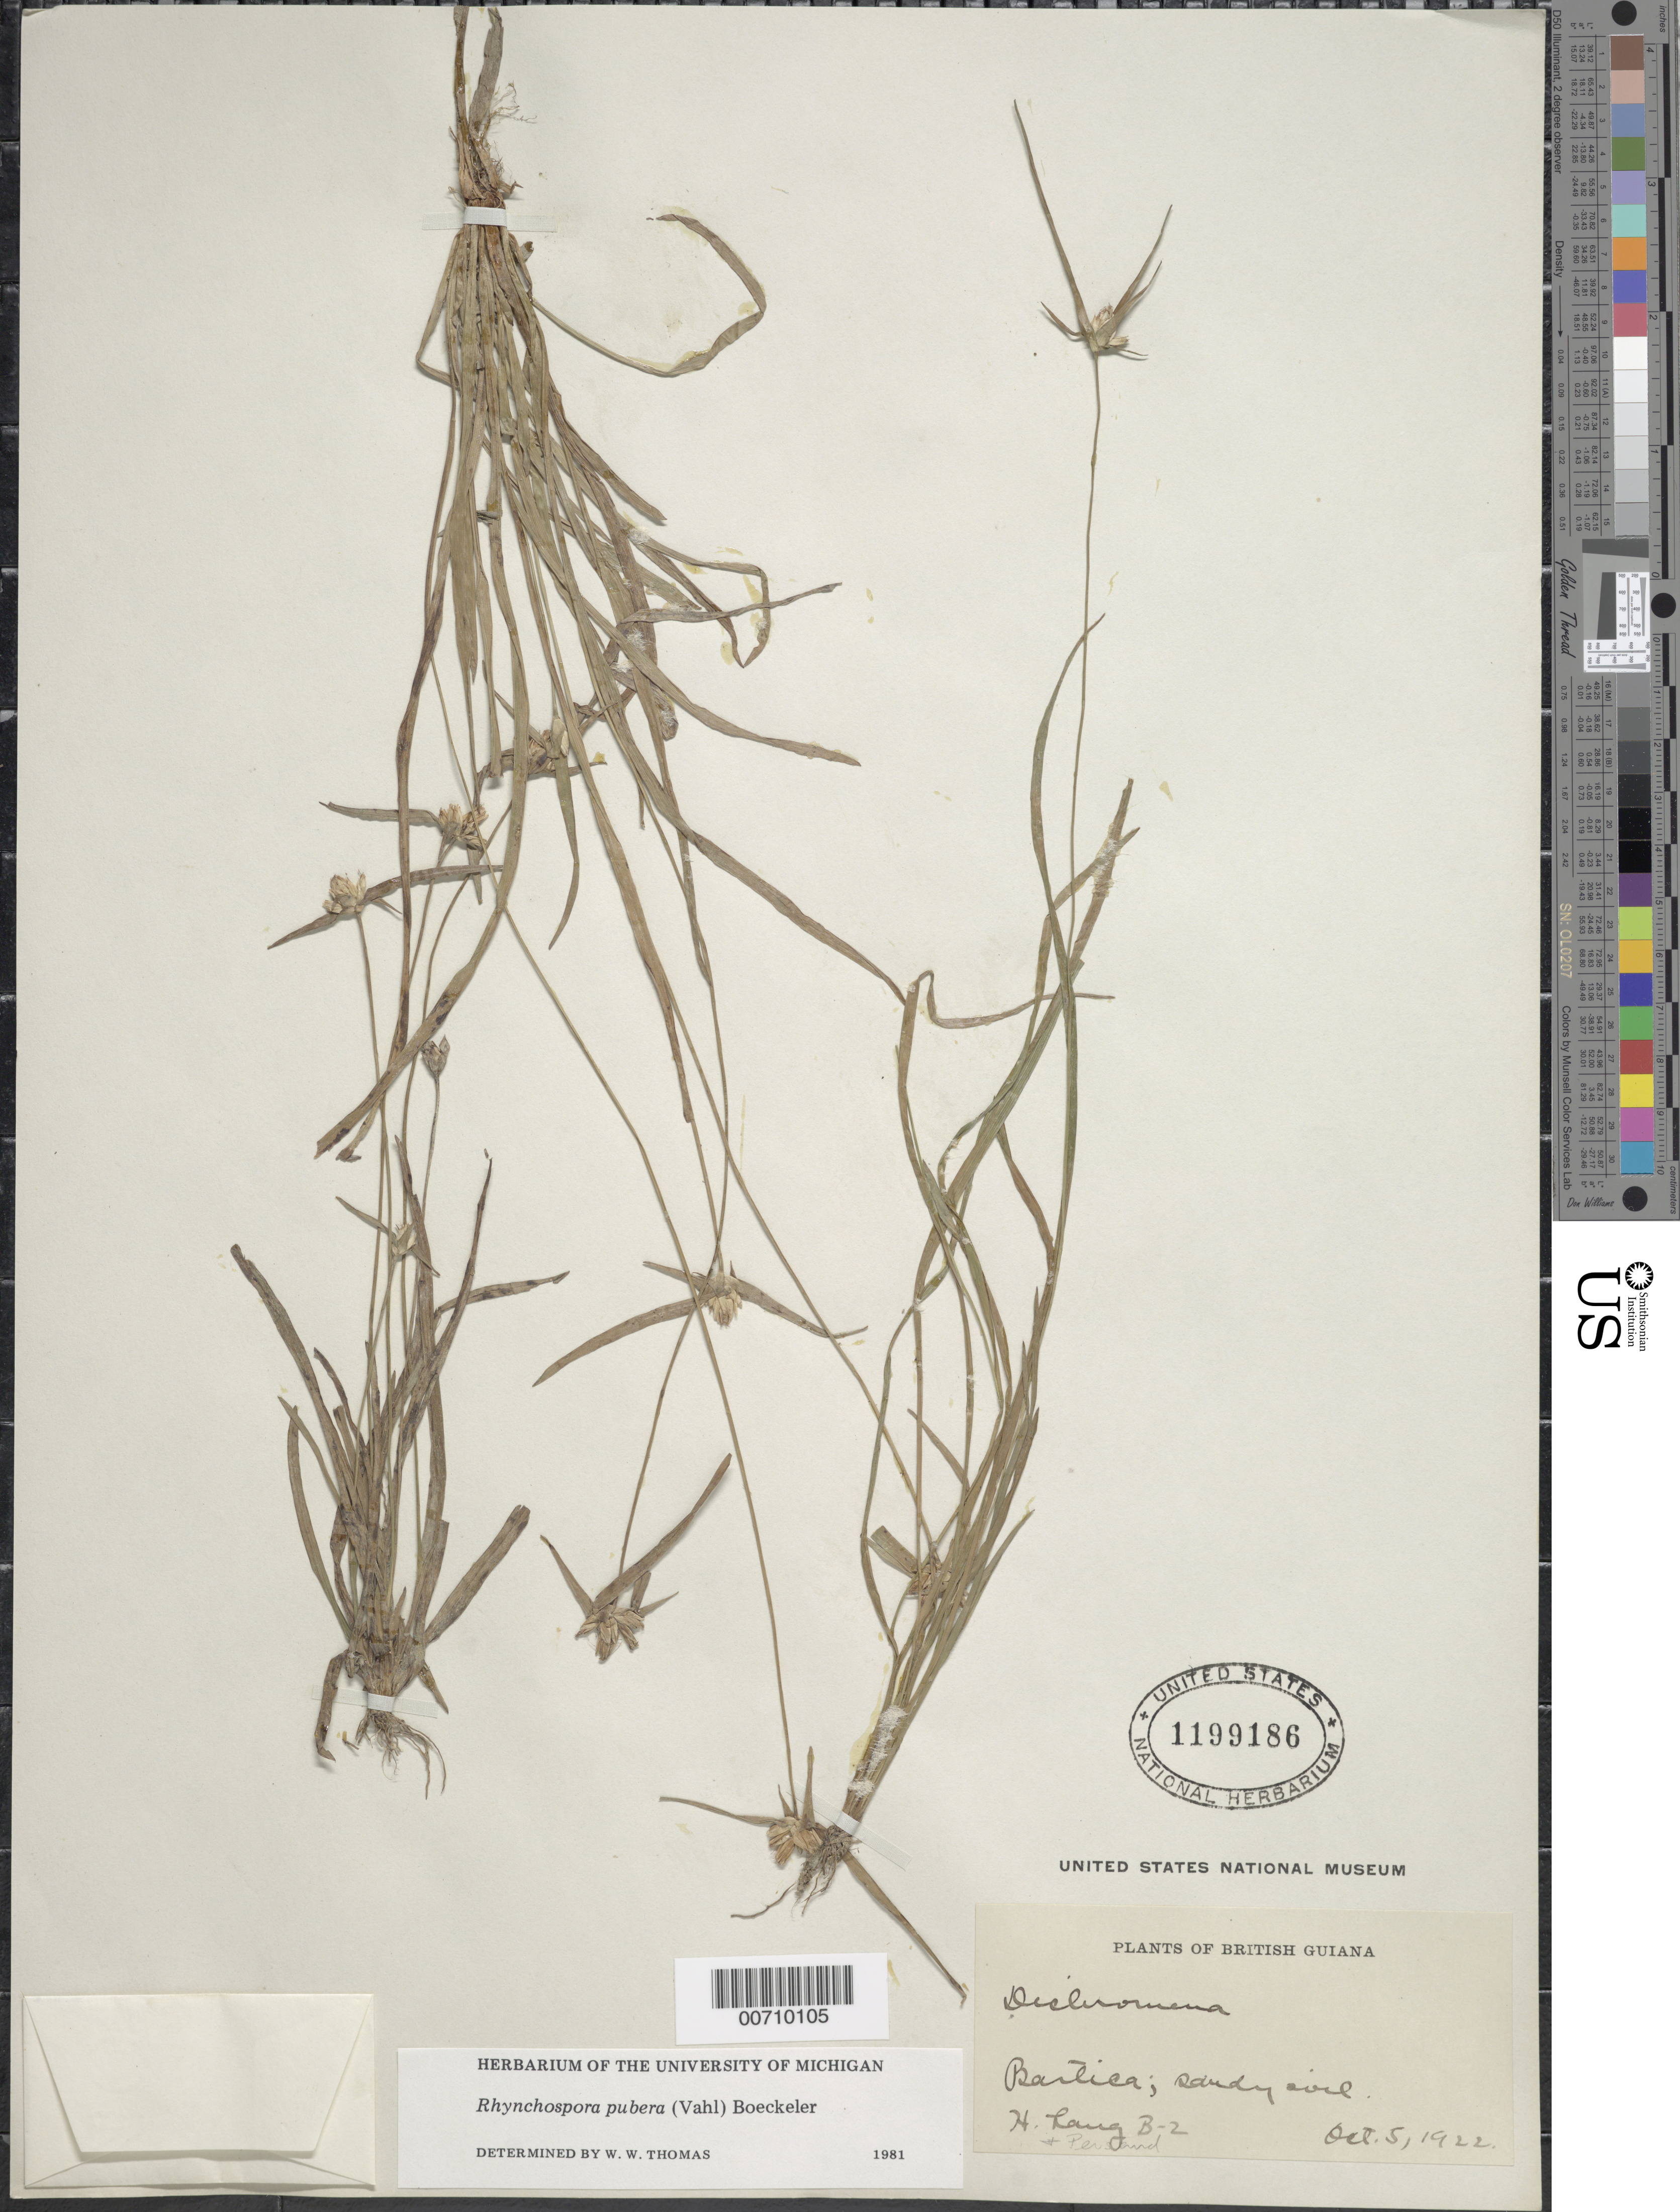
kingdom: Plantae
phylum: Tracheophyta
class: Liliopsida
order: Poales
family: Cyperaceae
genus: Rhynchospora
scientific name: Rhynchospora pubera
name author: (Vahl) Boeckeler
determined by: Thomas, W. W., (NY), New York Botanical Garden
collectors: H. Lang & A. Persaud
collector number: B 2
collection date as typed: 5-Oct-22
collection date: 1922-10-05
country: Guyana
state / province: Cuyuni-Mazaruni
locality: Bartica, Essequibo R.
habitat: Sandy soil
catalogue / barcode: US 1199186